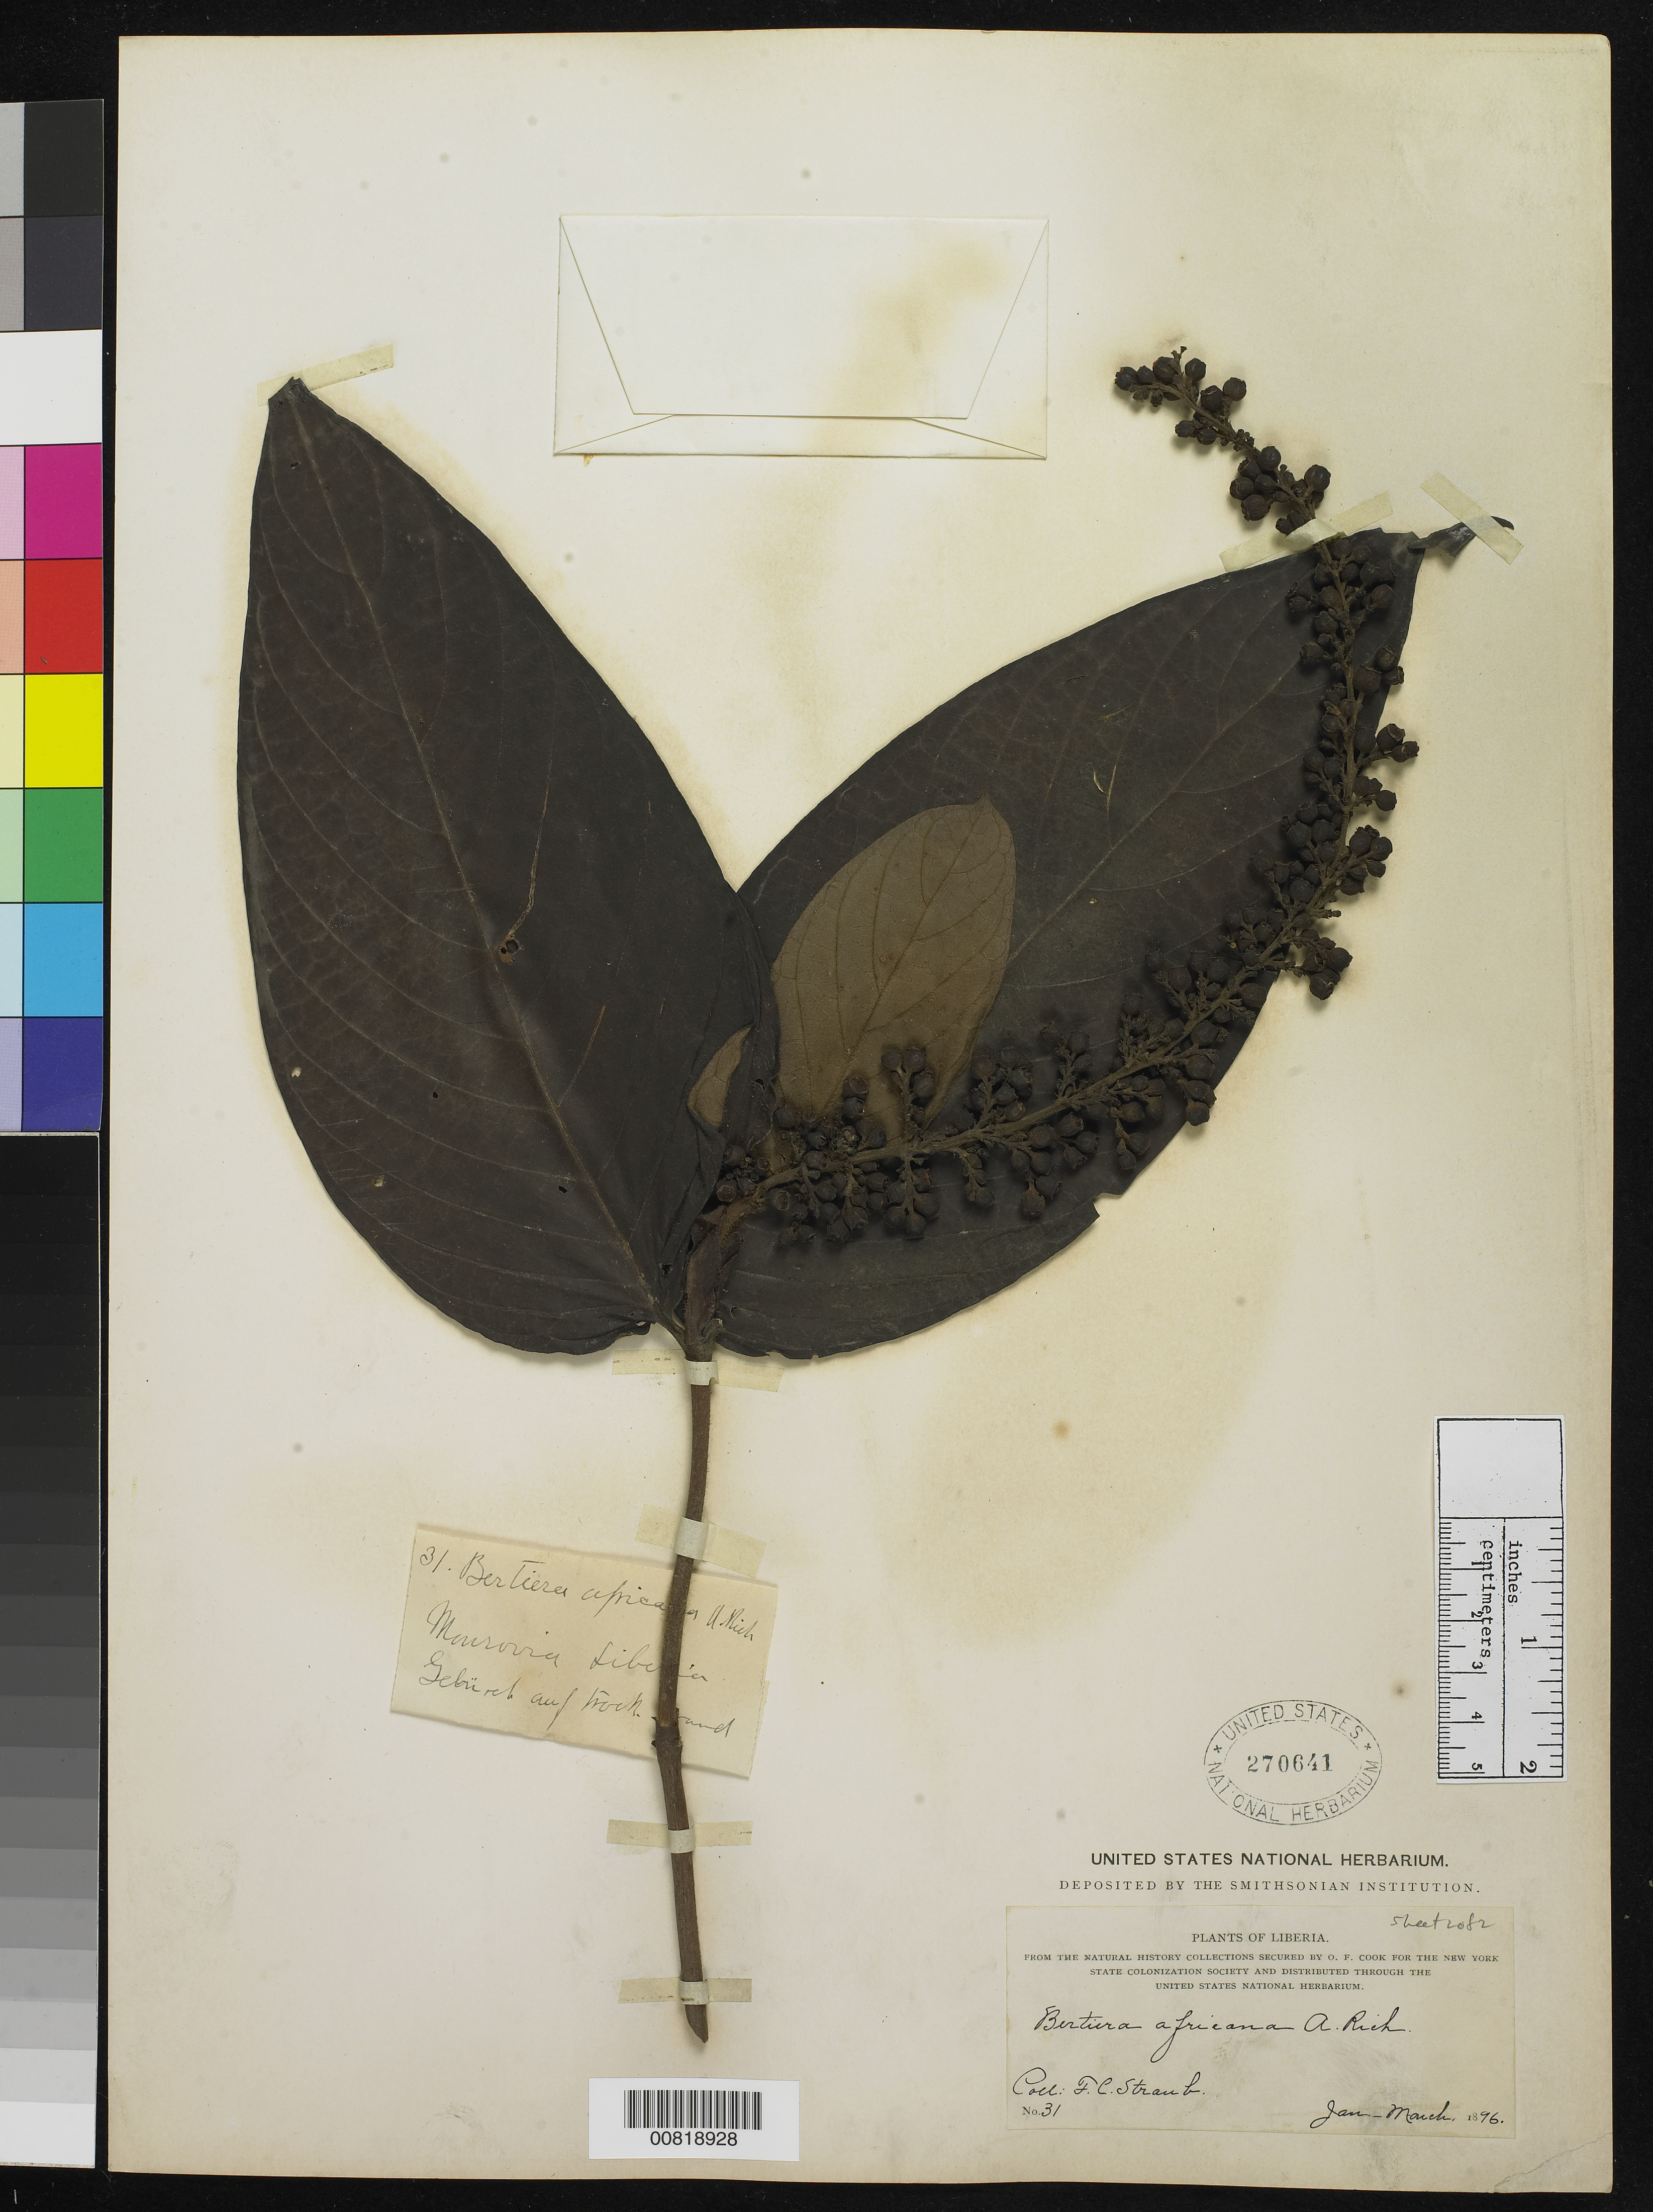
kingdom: Plantae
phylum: Tracheophyta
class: Magnoliopsida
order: Gentianales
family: Rubiaceae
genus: Bertiera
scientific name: Bertiera africana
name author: Rich.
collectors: F. Straub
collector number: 31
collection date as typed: Jan 1896 to -- Apr 1896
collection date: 1896-01/1896-04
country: Liberia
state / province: Montserrado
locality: Monrovia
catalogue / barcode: US 270641